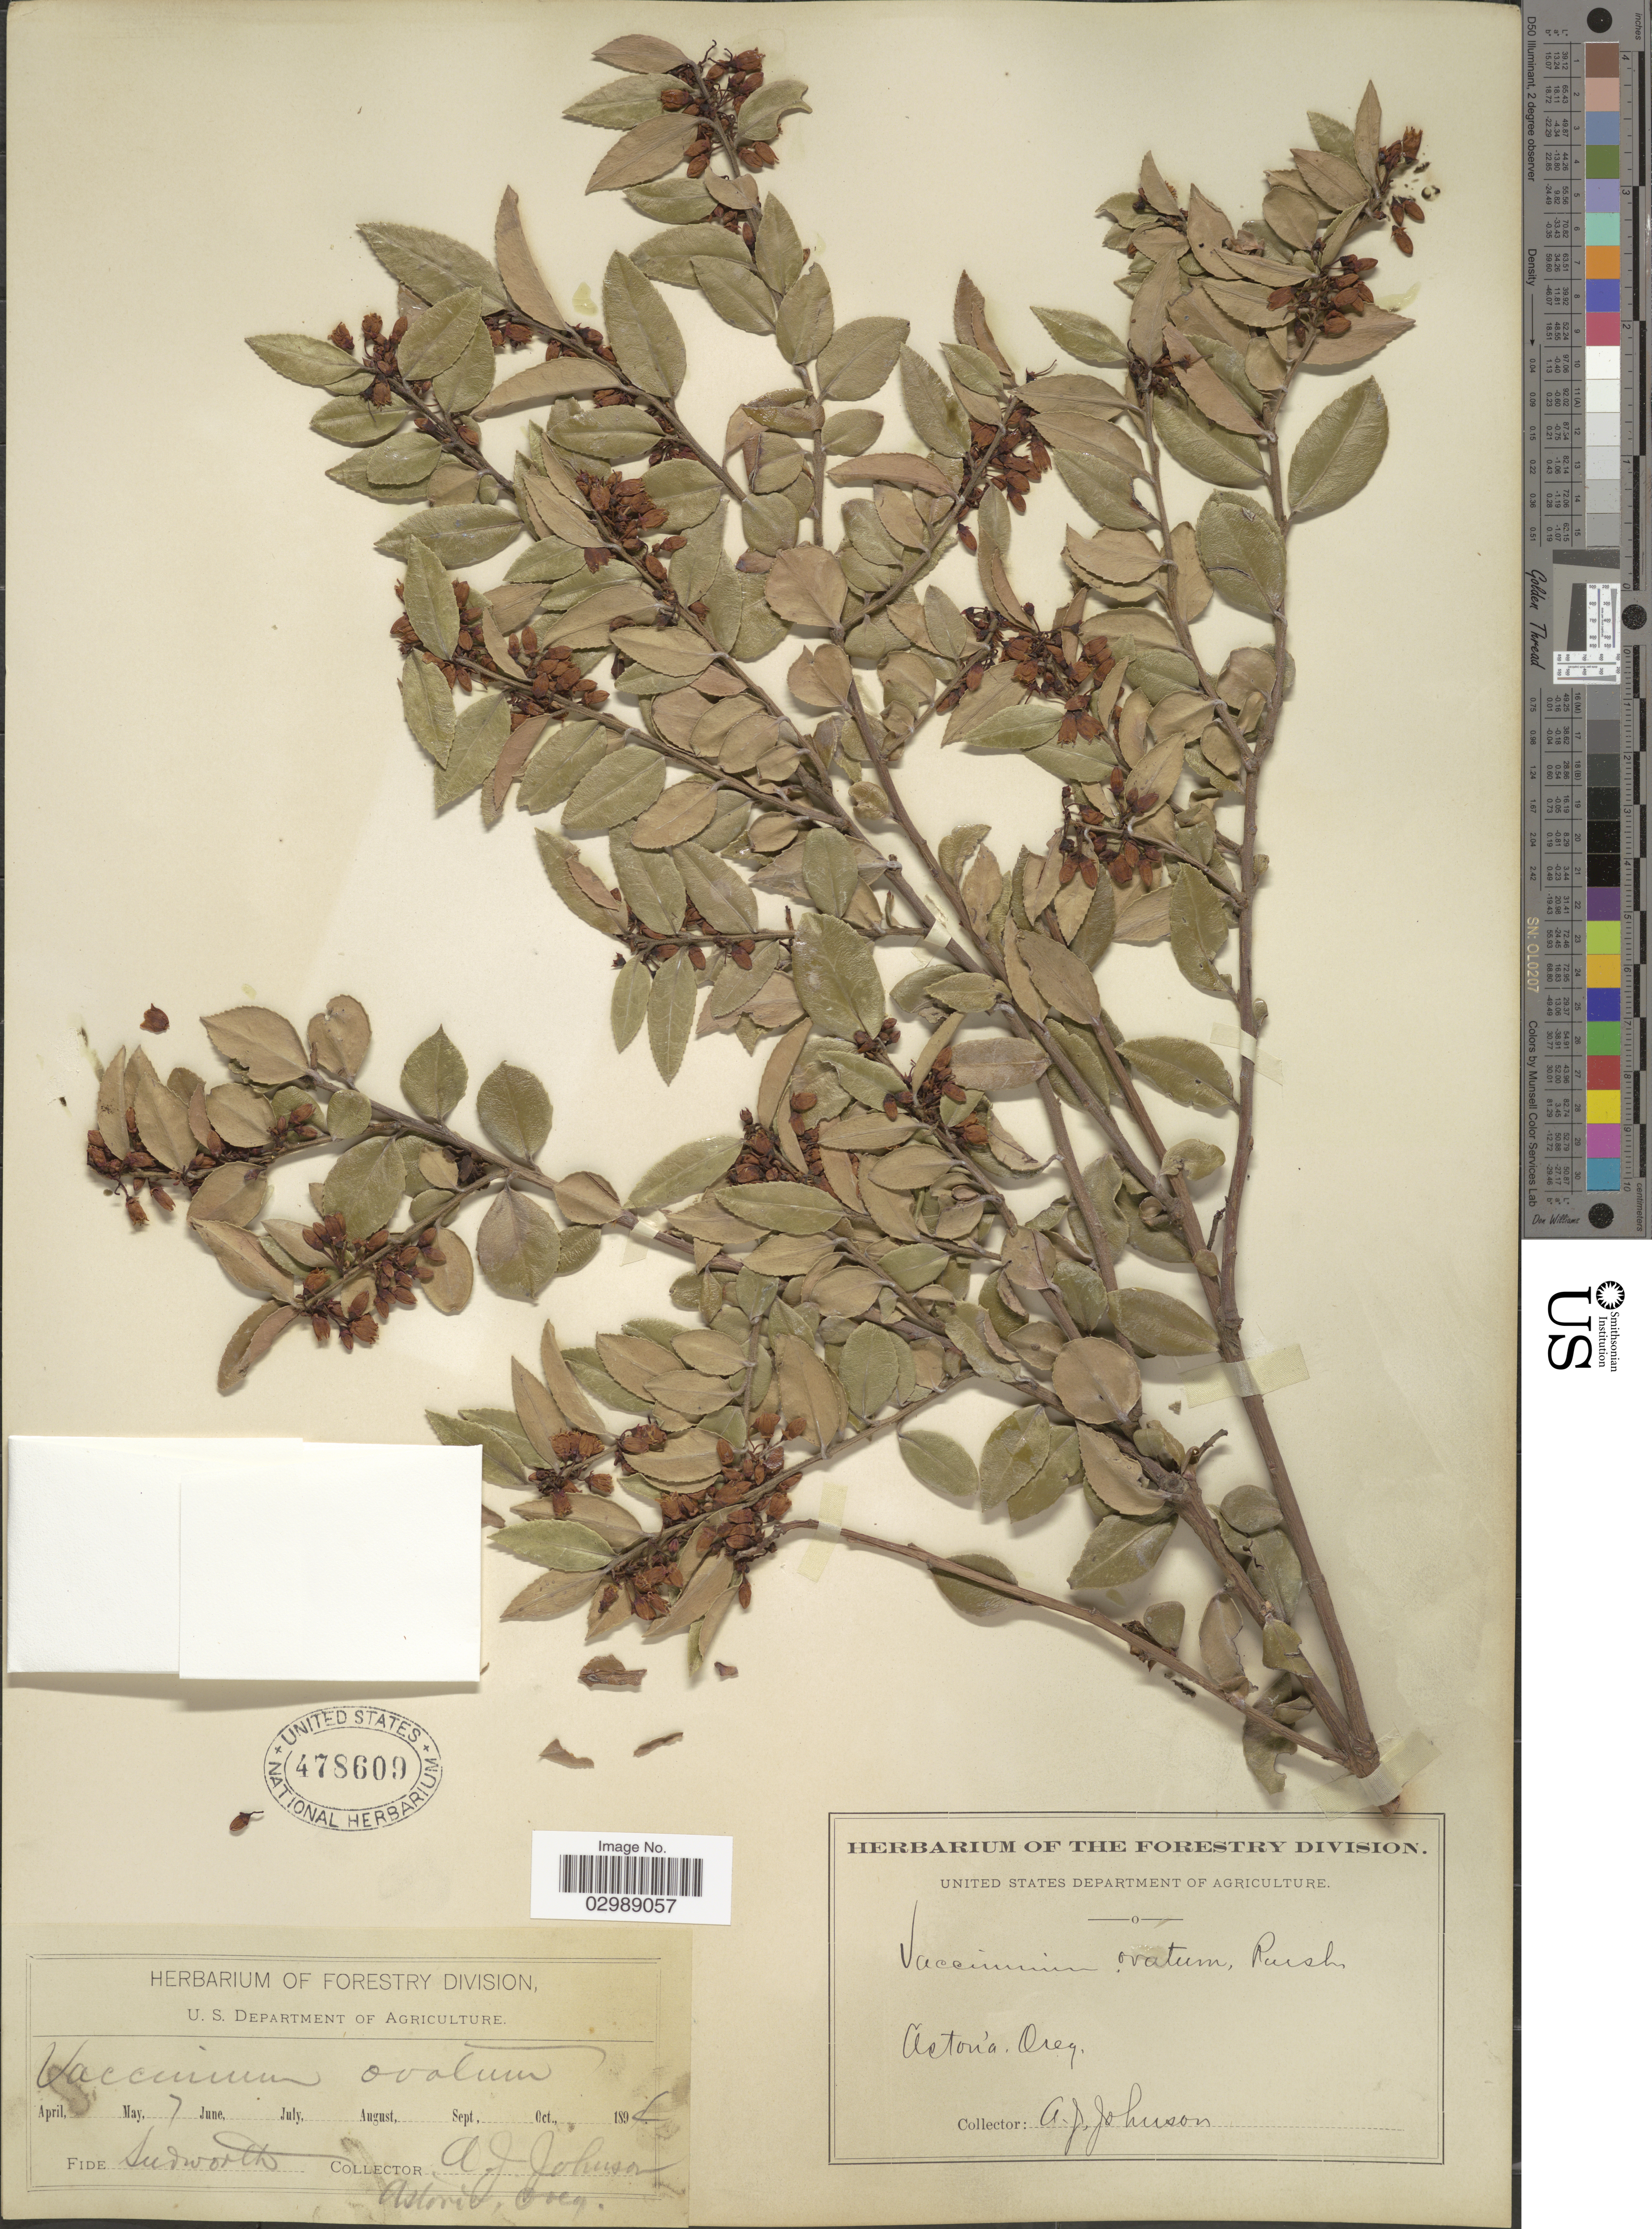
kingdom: Plantae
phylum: Tracheophyta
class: Magnoliopsida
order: Ericales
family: Ericaceae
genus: Vaccinium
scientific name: Vaccinium ovatum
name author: Pursh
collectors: A. Johnson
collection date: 1894-05-07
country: United States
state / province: Oregon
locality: Astoria.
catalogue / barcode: US 478609